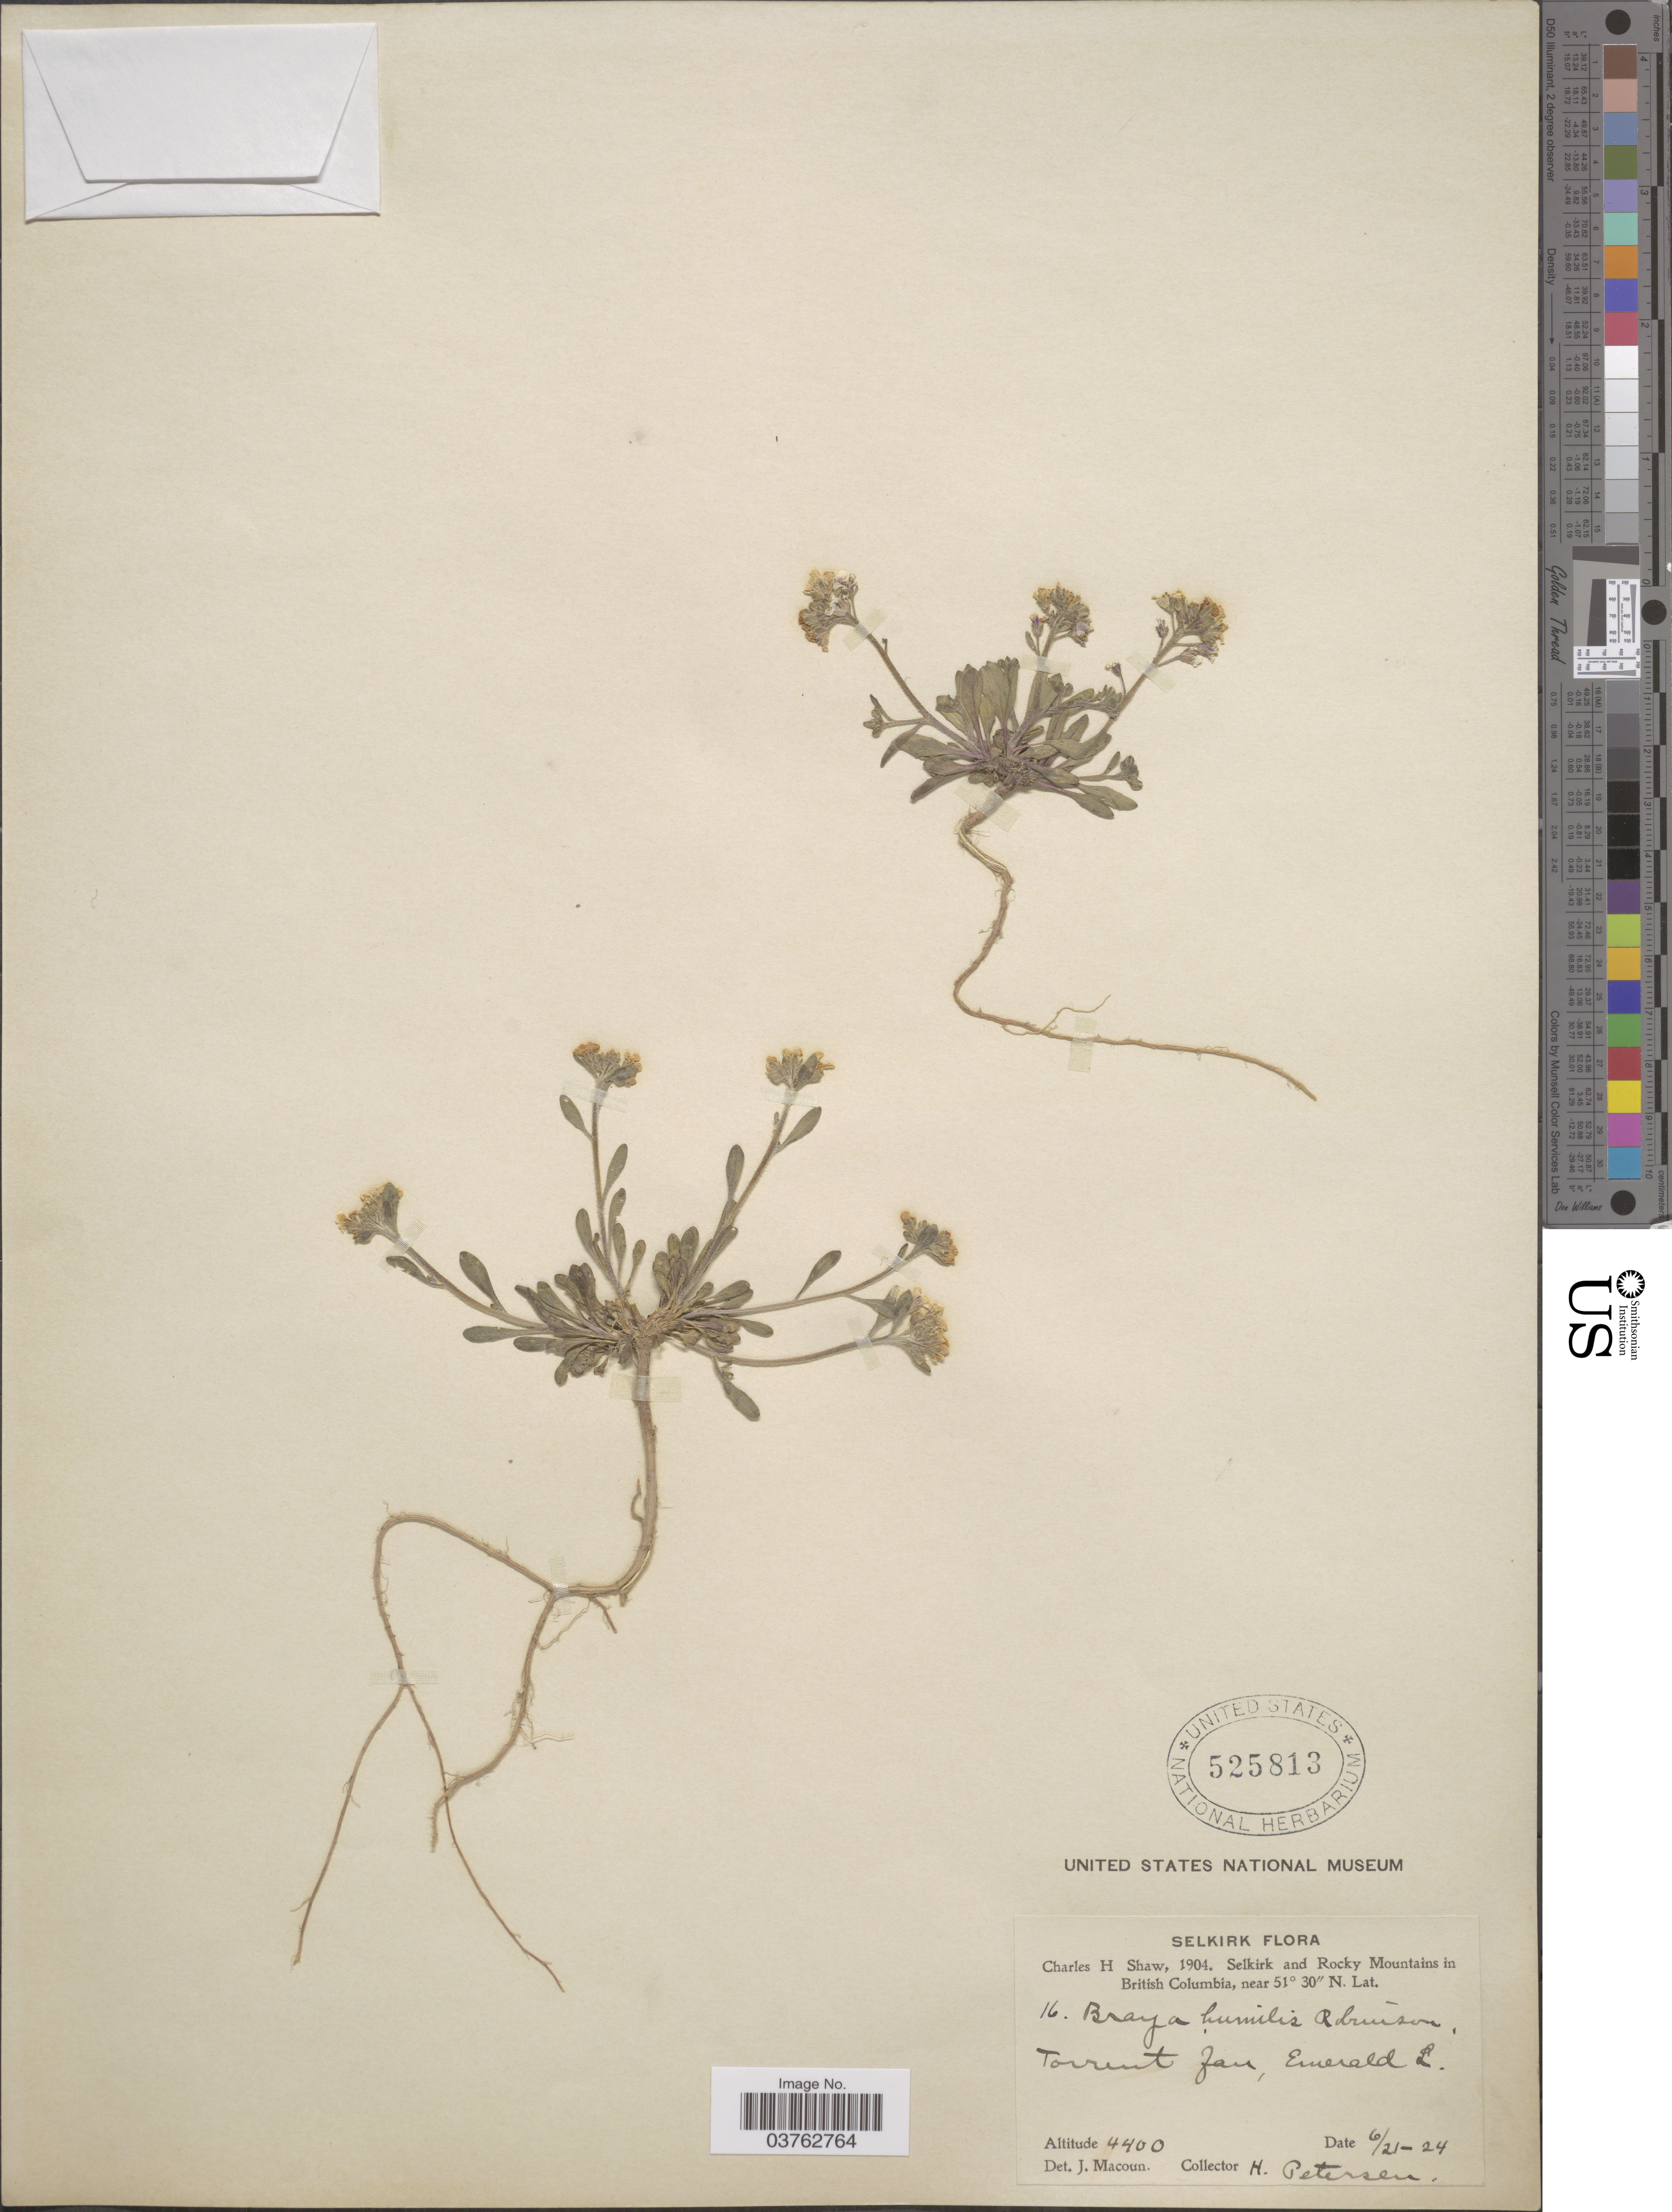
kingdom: Plantae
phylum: Tracheophyta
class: Magnoliopsida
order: Brassicales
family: Brassicaceae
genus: Braya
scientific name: Braya humilis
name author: (C.A. Mey.) B.L. Rob.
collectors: H. Petersen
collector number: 16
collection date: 1904-06-21/1904-06-24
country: Canada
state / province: British Columbia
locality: Selkirk. Selkirk and Rocky Mountains in British Columbia. Torrent fan, emerald L.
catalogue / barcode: US 525813